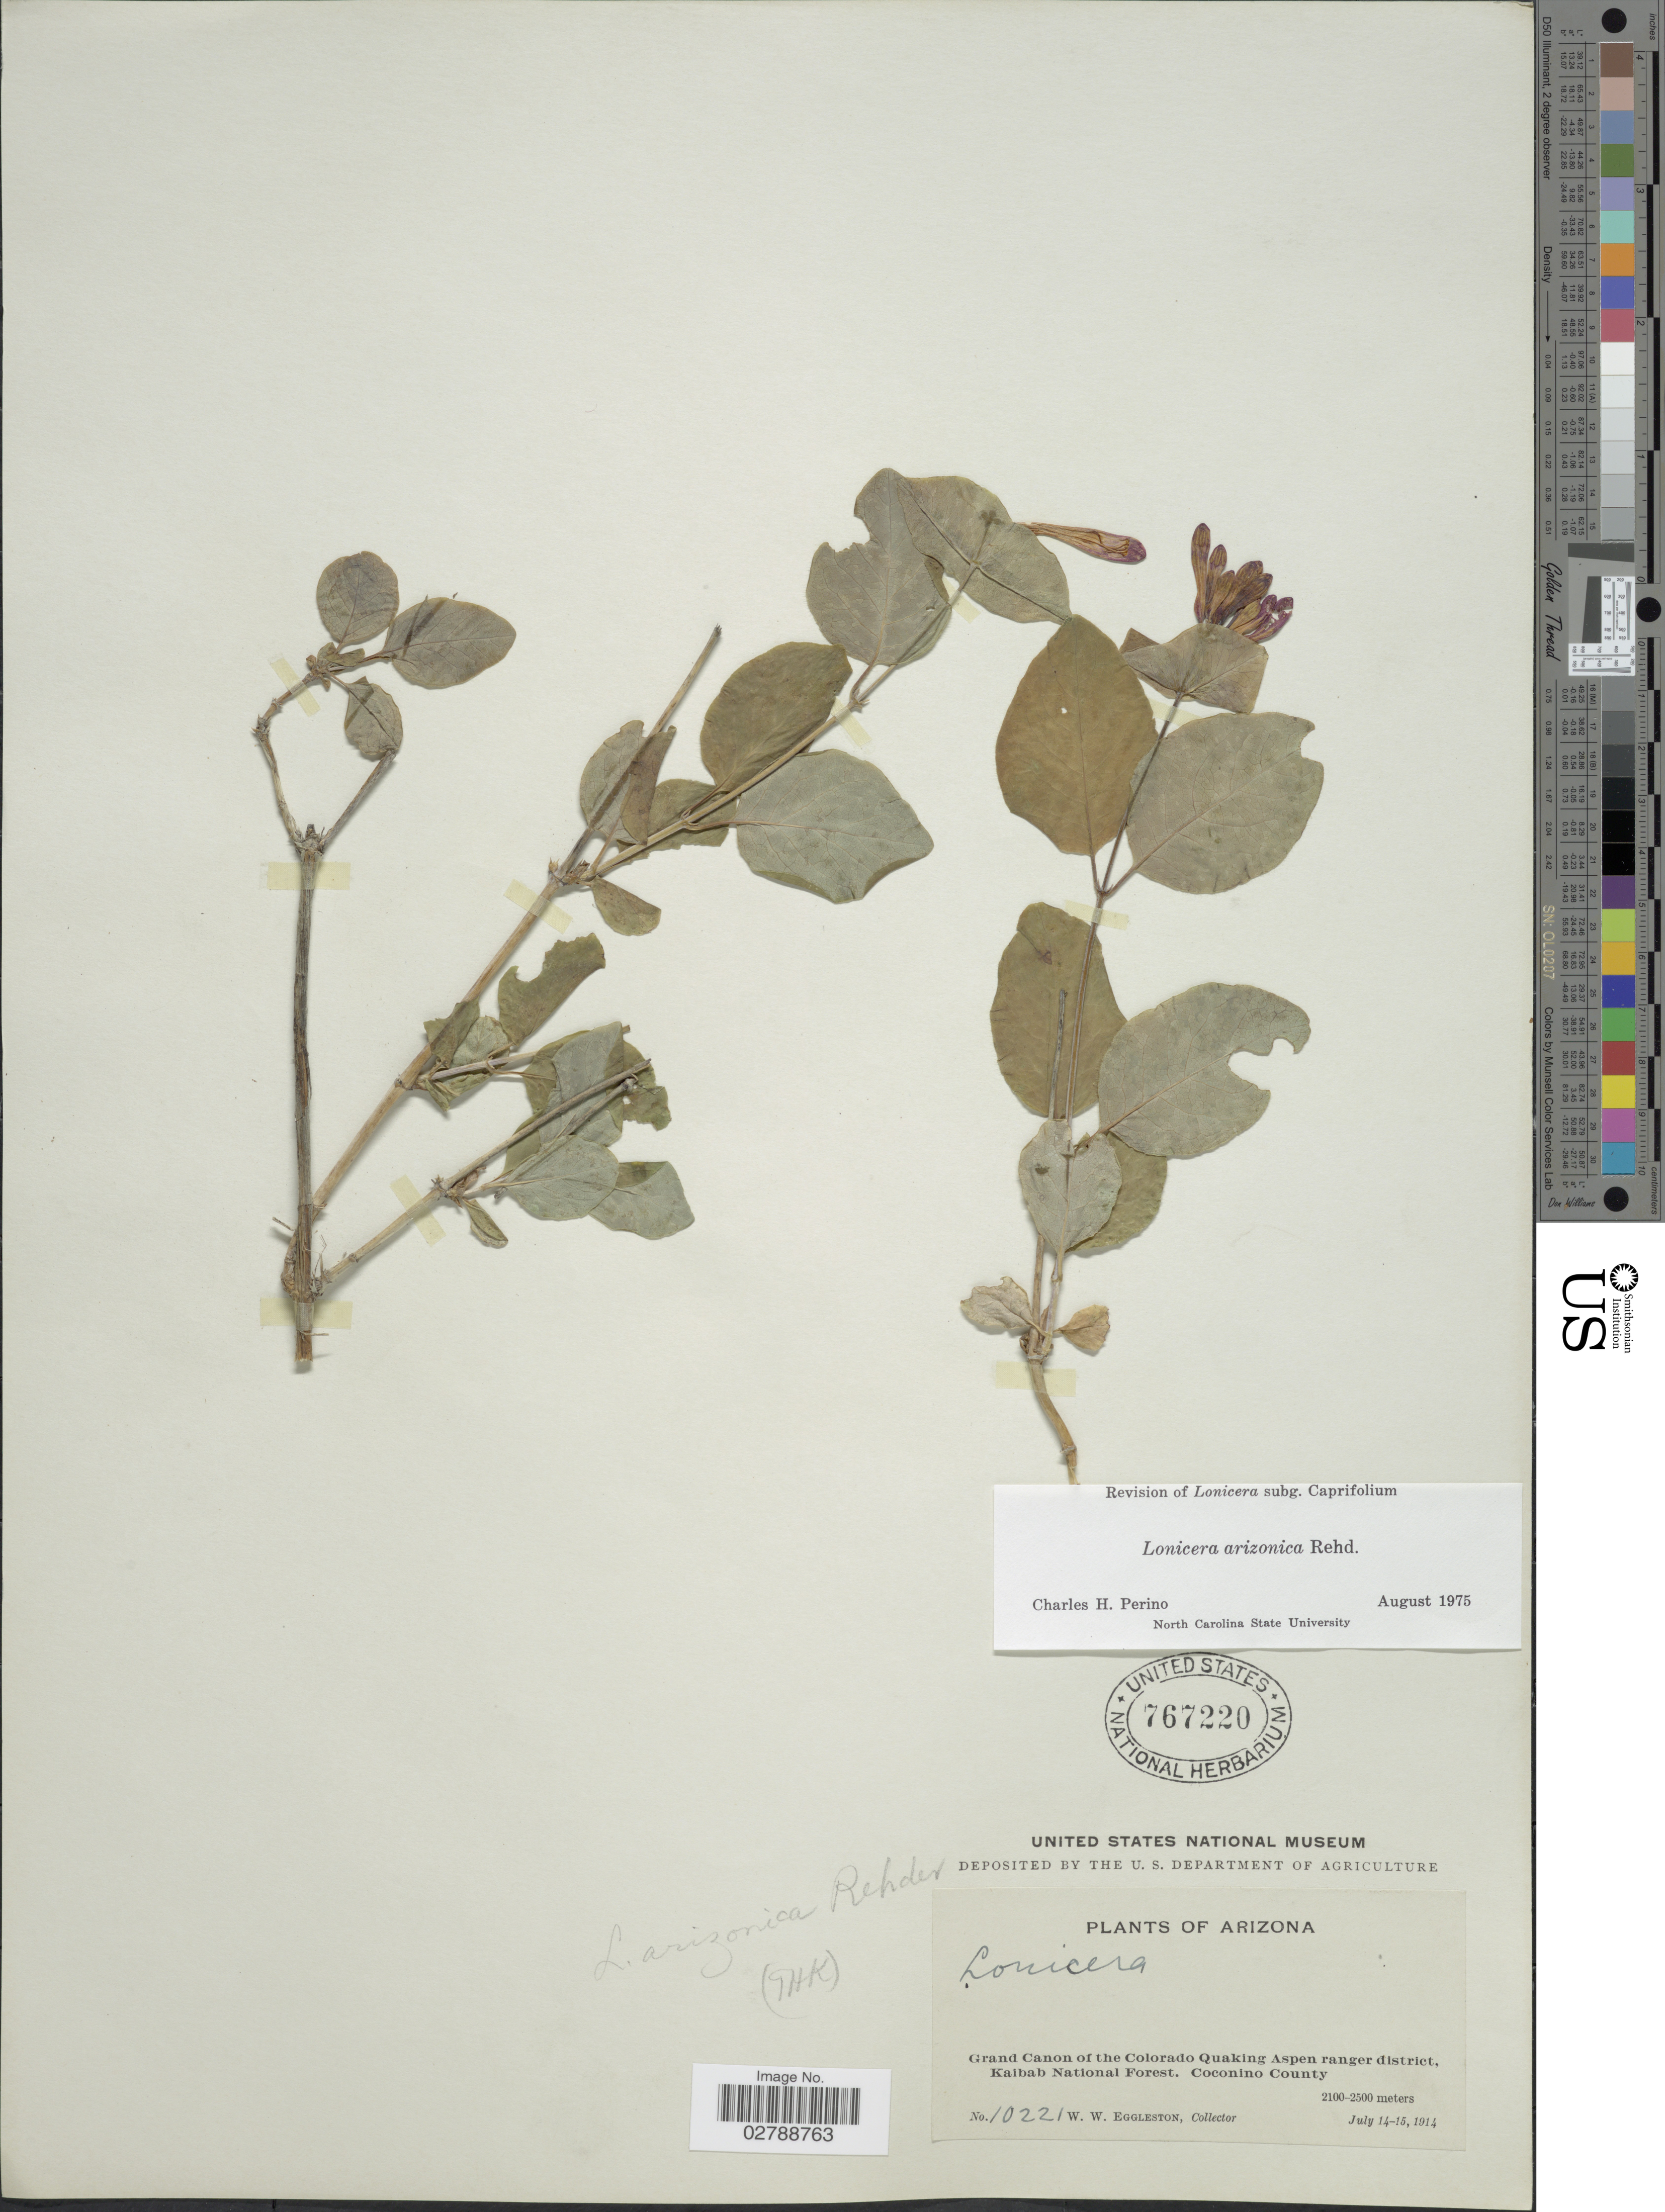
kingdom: Plantae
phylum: Tracheophyta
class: Magnoliopsida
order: Dipsacales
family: Caprifoliaceae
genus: Lonicera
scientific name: Lonicera arizonica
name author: Rehder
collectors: W. W. Eggleston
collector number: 10221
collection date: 1914-07-14/1914-07-15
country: United States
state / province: Arizona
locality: Grand Canon of the Colorado Quaking Aspen ranger district, Kaibab National Forest. Coconino County.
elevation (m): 2100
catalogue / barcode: US 767220